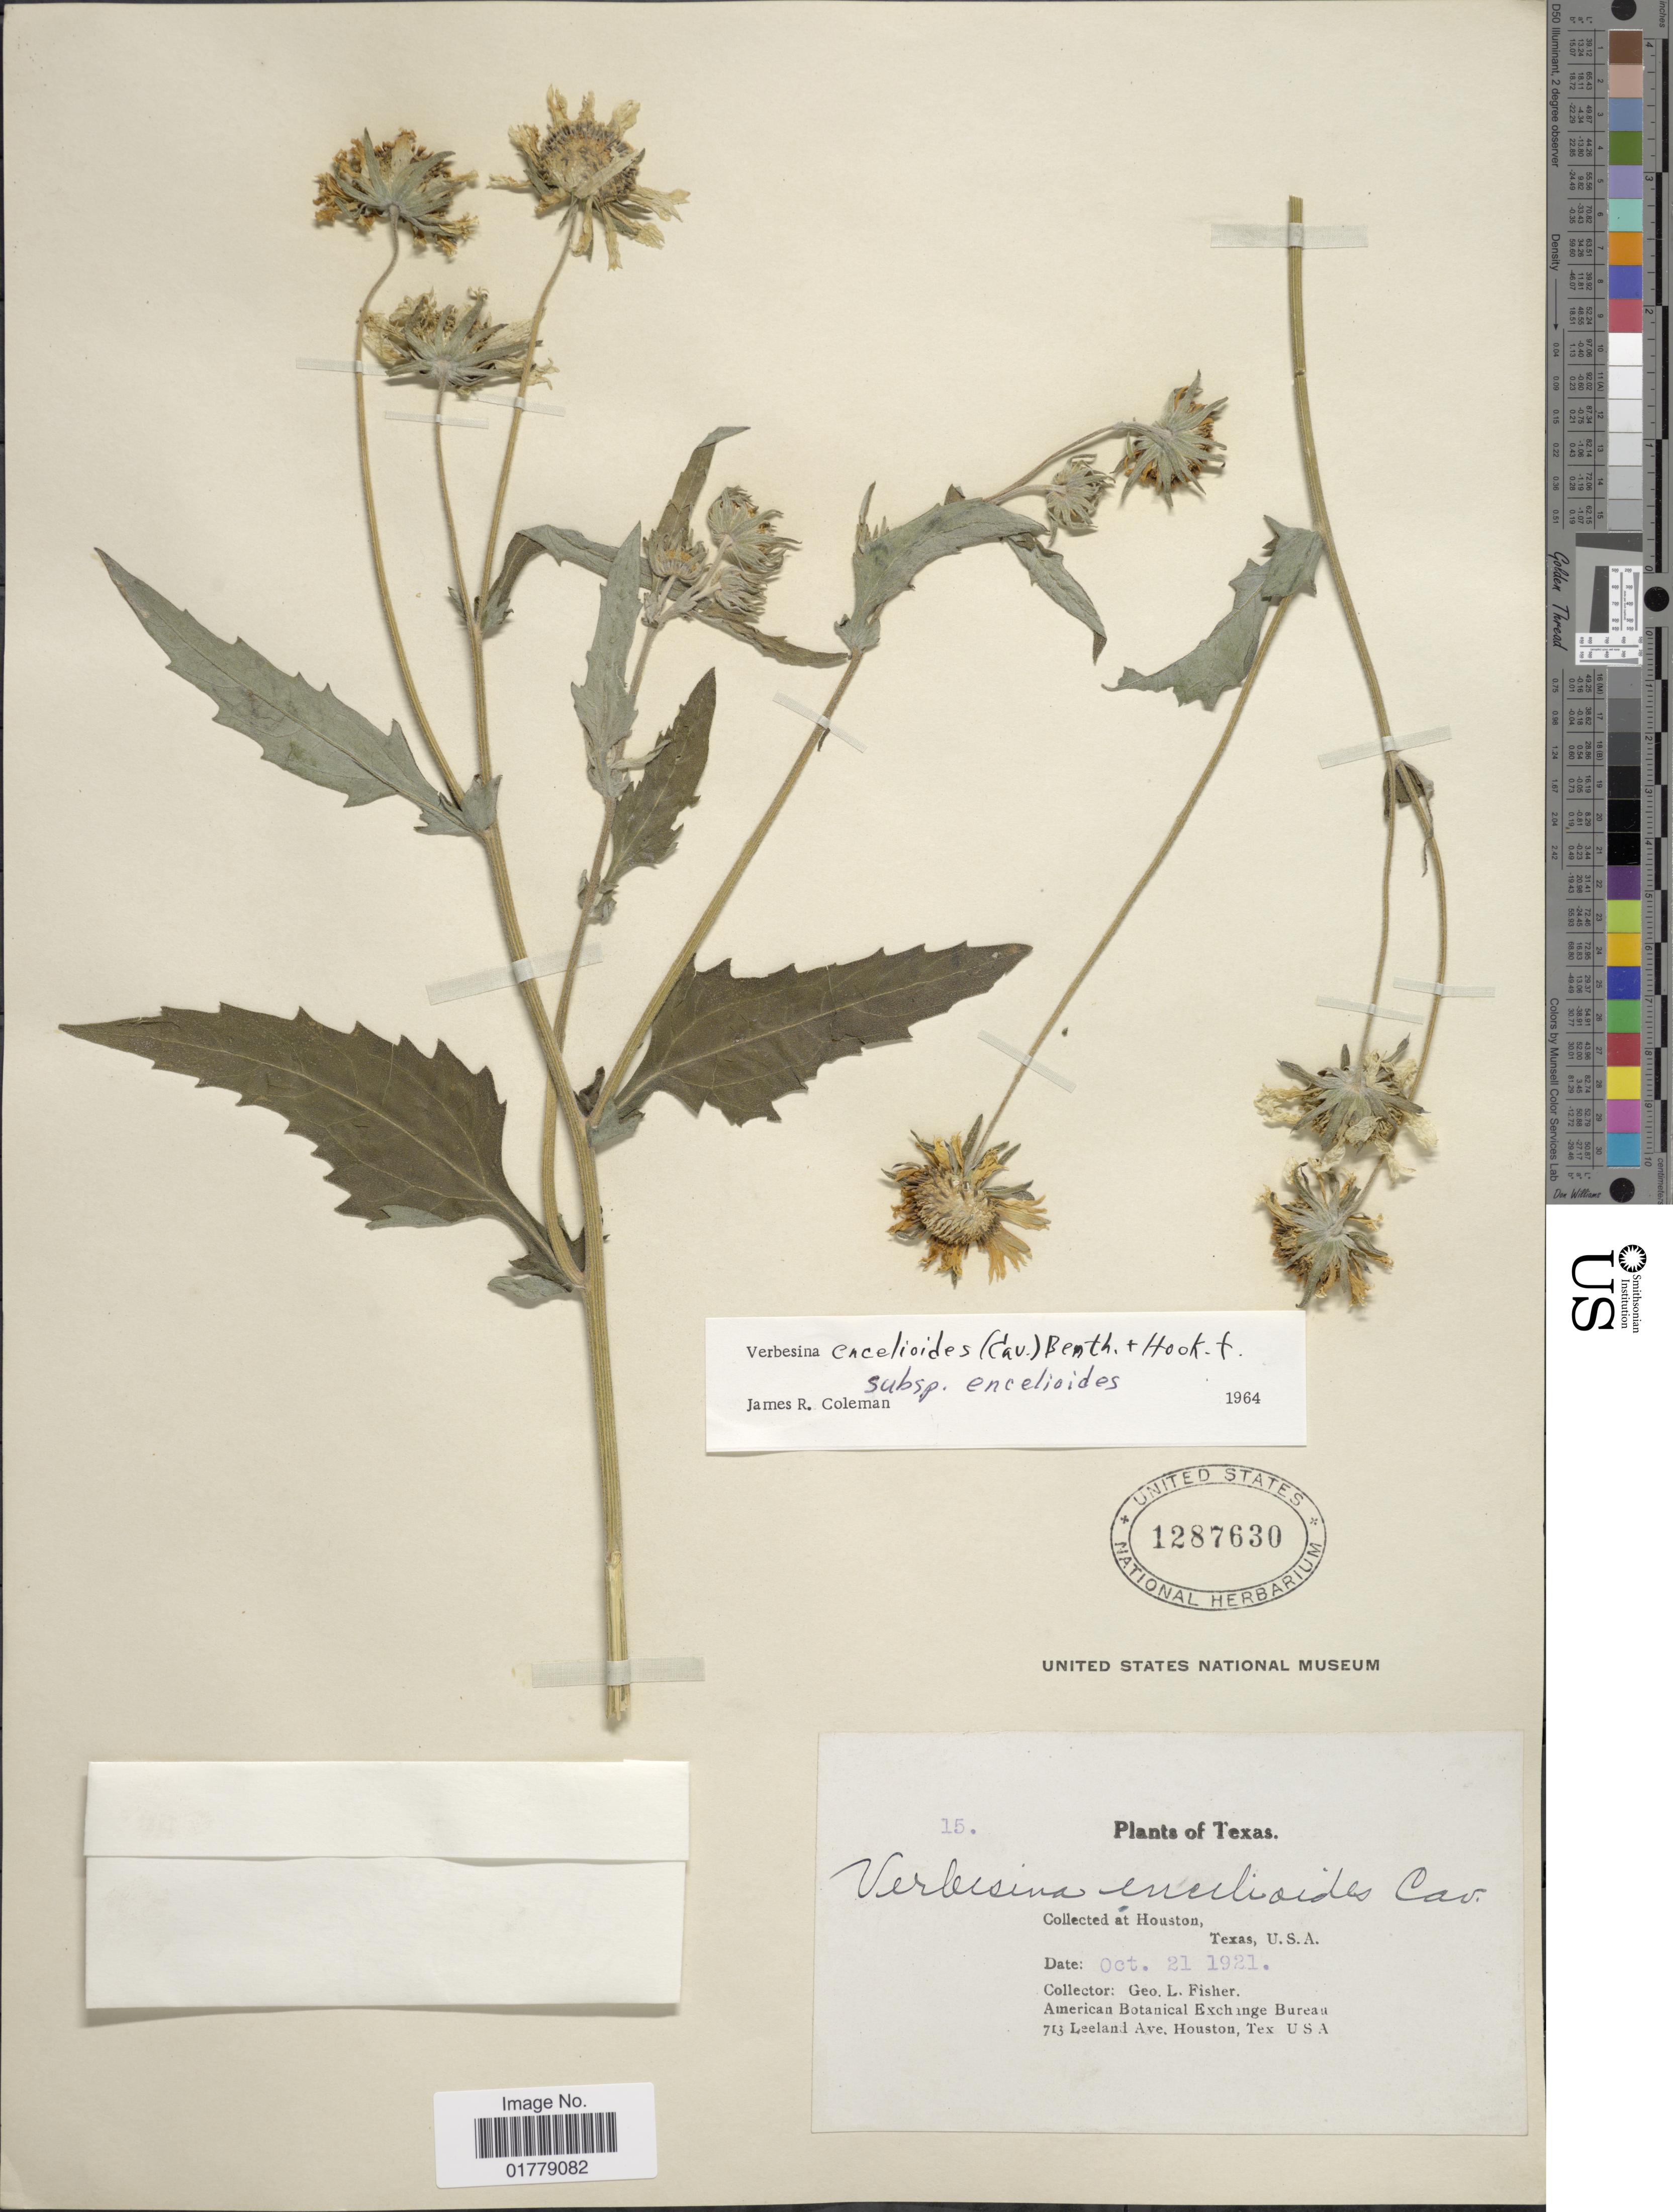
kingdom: Plantae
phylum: Tracheophyta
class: Magnoliopsida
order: Asterales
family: Asteraceae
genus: Verbesina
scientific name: Verbesina encelioides subsp. encelioides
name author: (Cav.) Benth. & Hook.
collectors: G. L. Fisher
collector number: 15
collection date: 1921-10-21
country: United States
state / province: Texas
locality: Houston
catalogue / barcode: US 1287630